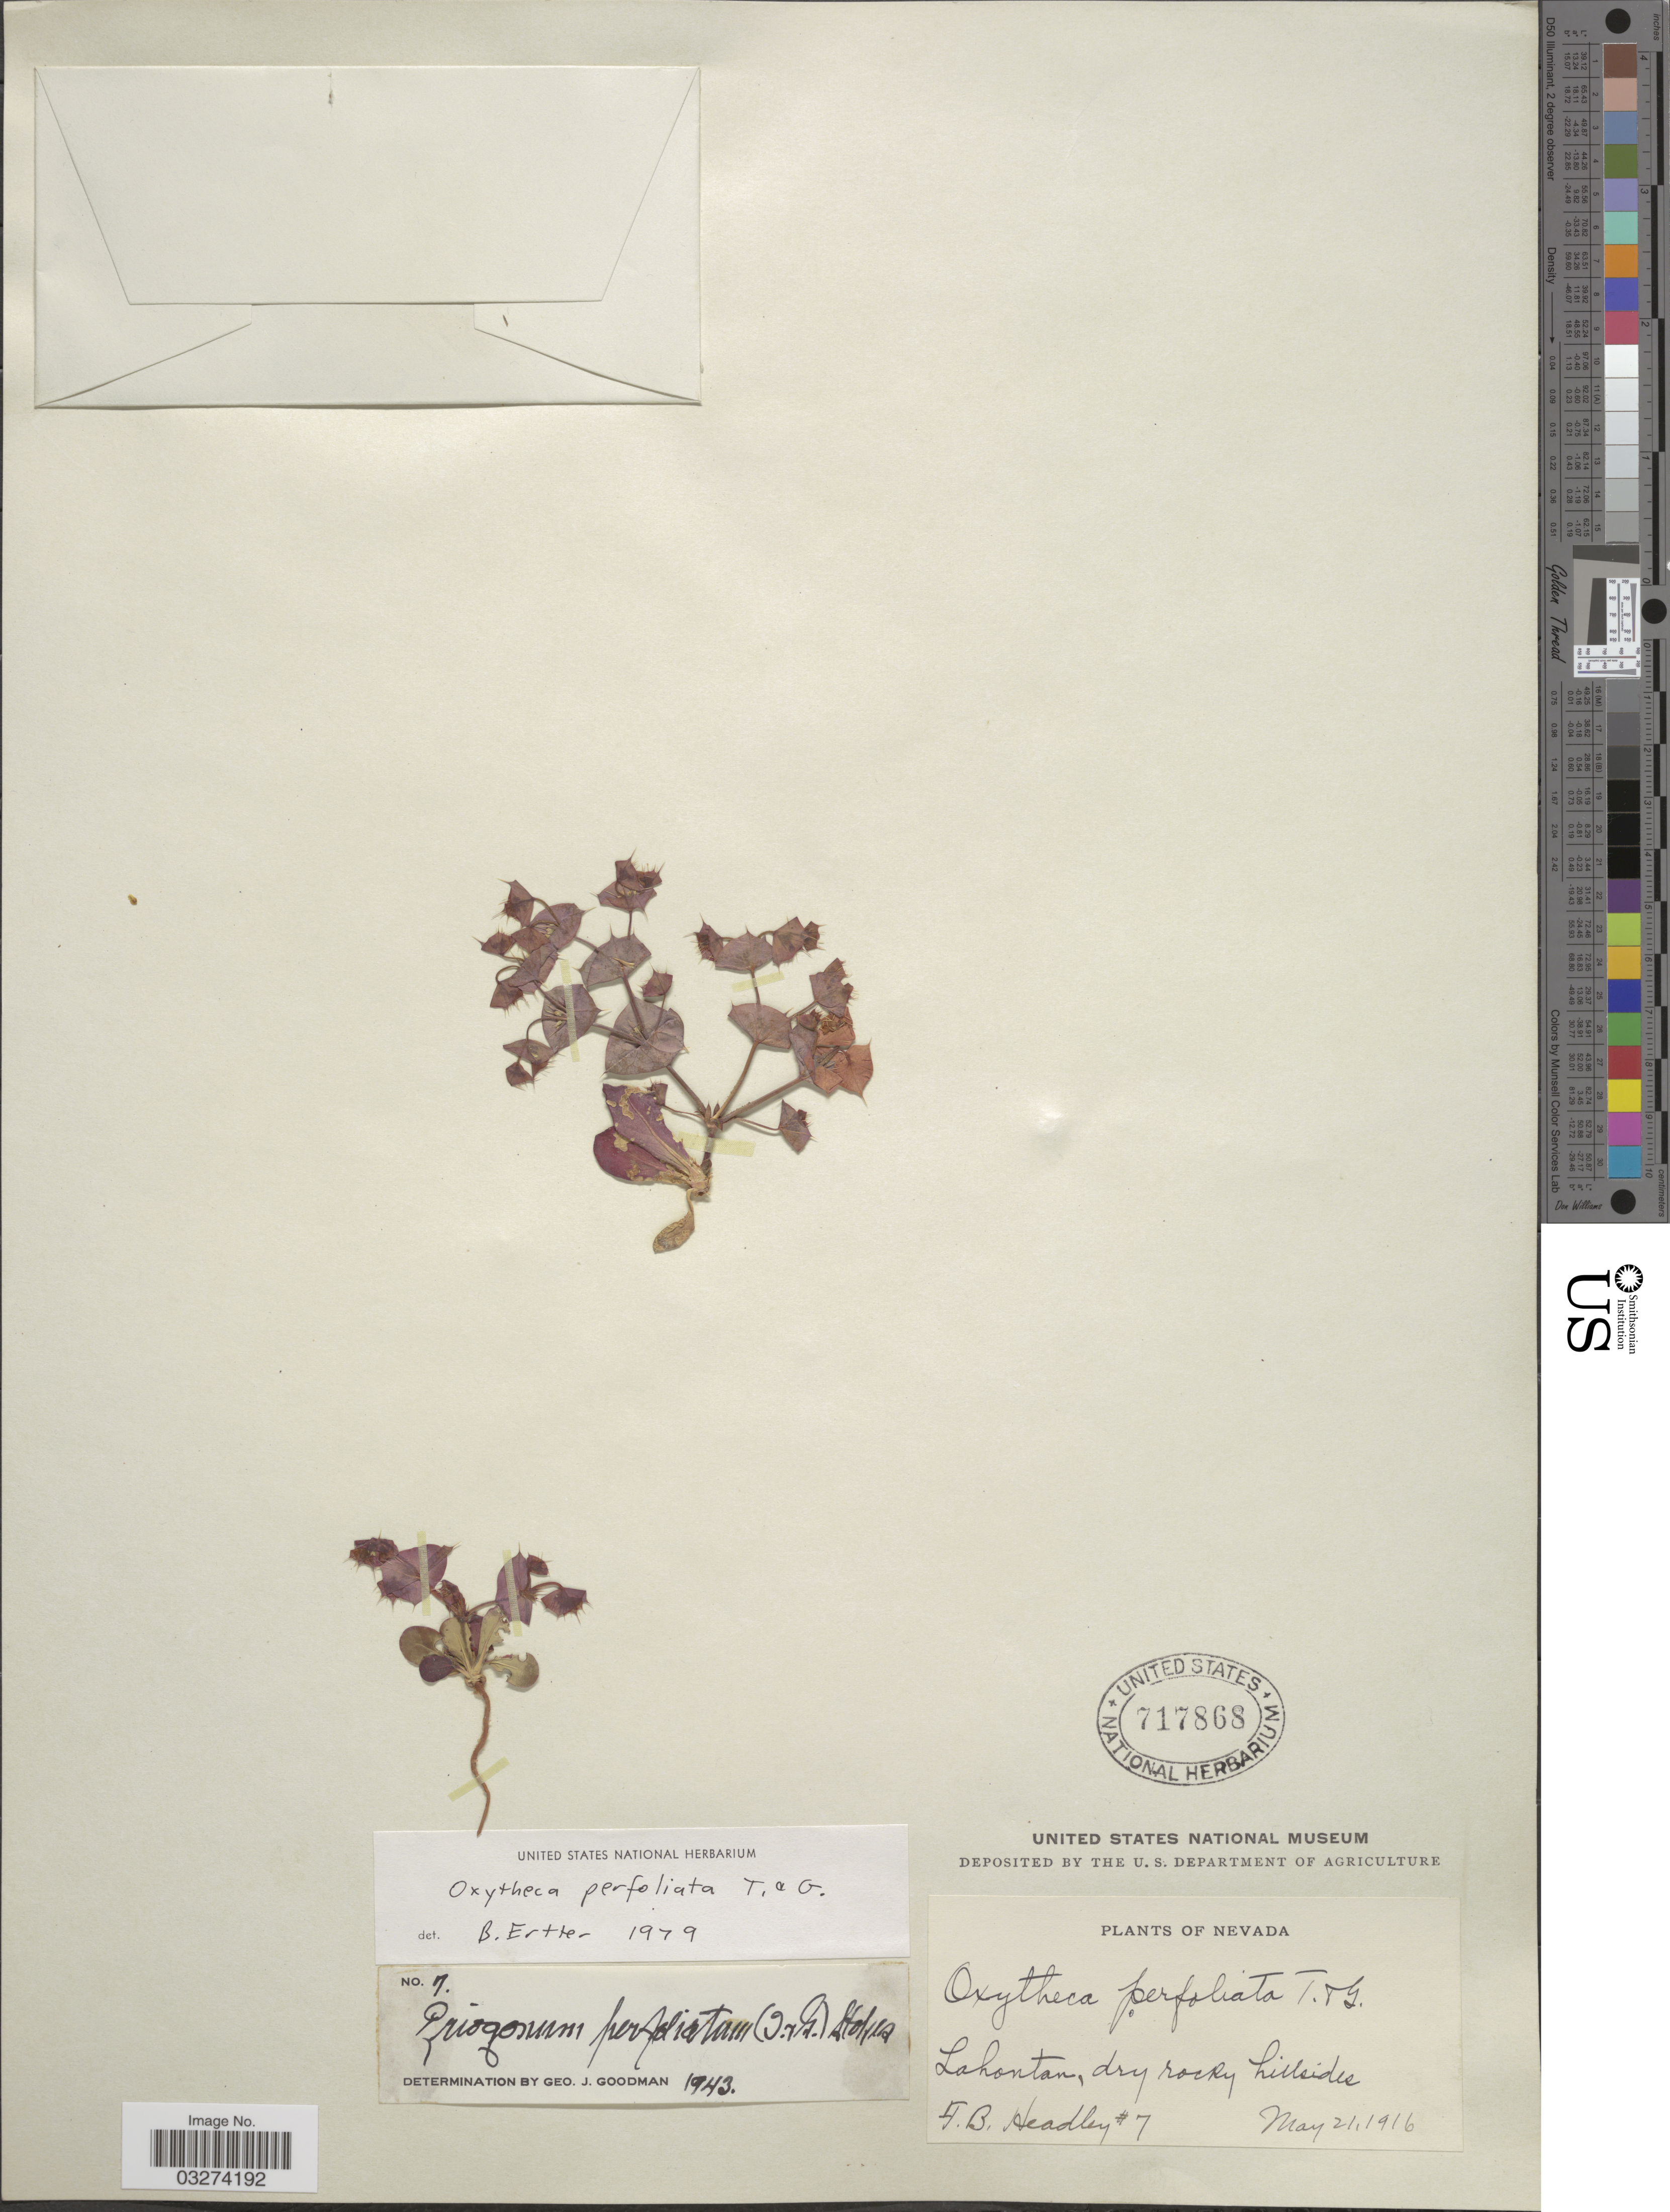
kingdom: Plantae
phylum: Tracheophyta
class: Magnoliopsida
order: Caryophyllales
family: Polygonaceae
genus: Oxytheca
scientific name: Oxytheca perfoliata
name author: Torr. & A. Gray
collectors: F. B. Headley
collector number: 7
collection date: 1916-05-21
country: United States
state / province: Nevada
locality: Lahontan, dry rocky hillsides.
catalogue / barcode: US 717868